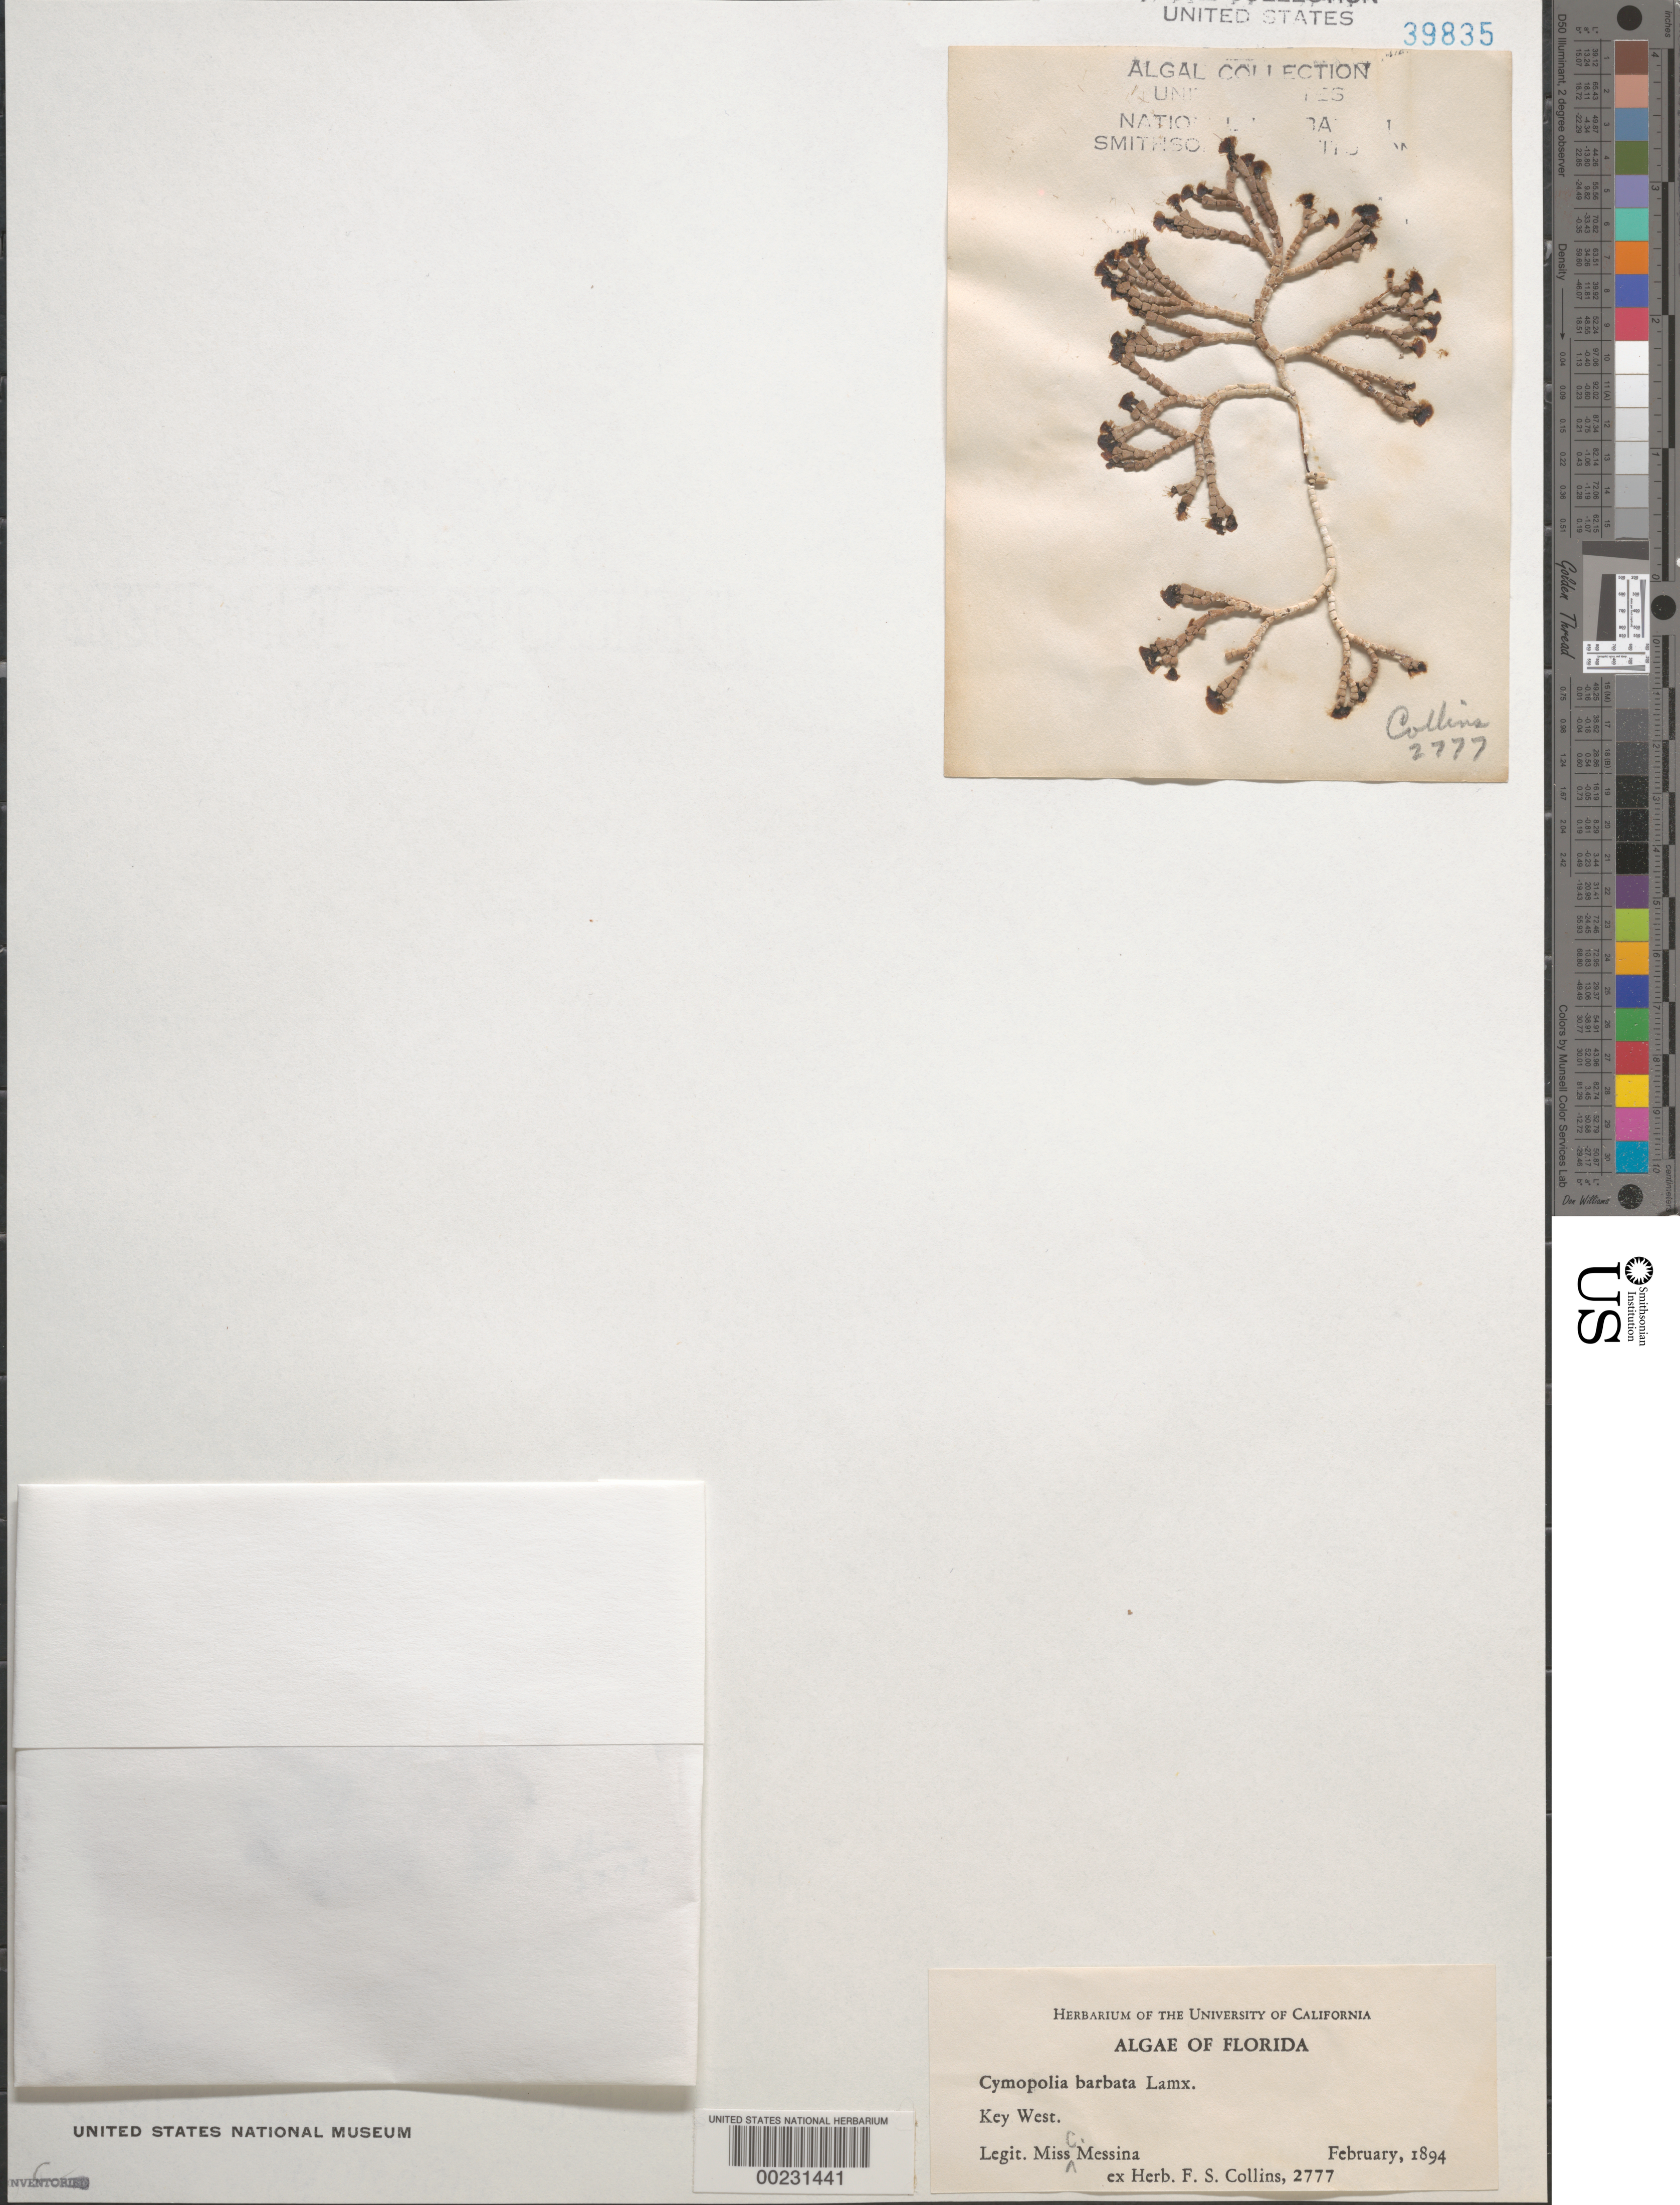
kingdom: Plantae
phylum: Chlorophyta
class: Ulvophyceae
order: Dasycladales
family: Dasycladaceae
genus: Cymopolia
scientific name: Cymopolia barbata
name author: (L.) J.V.Lamouroux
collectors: C. Messina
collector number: FSC 2777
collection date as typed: Feb 1894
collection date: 1894-02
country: United States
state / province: Florida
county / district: Monroe County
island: Key West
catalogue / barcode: US 39835